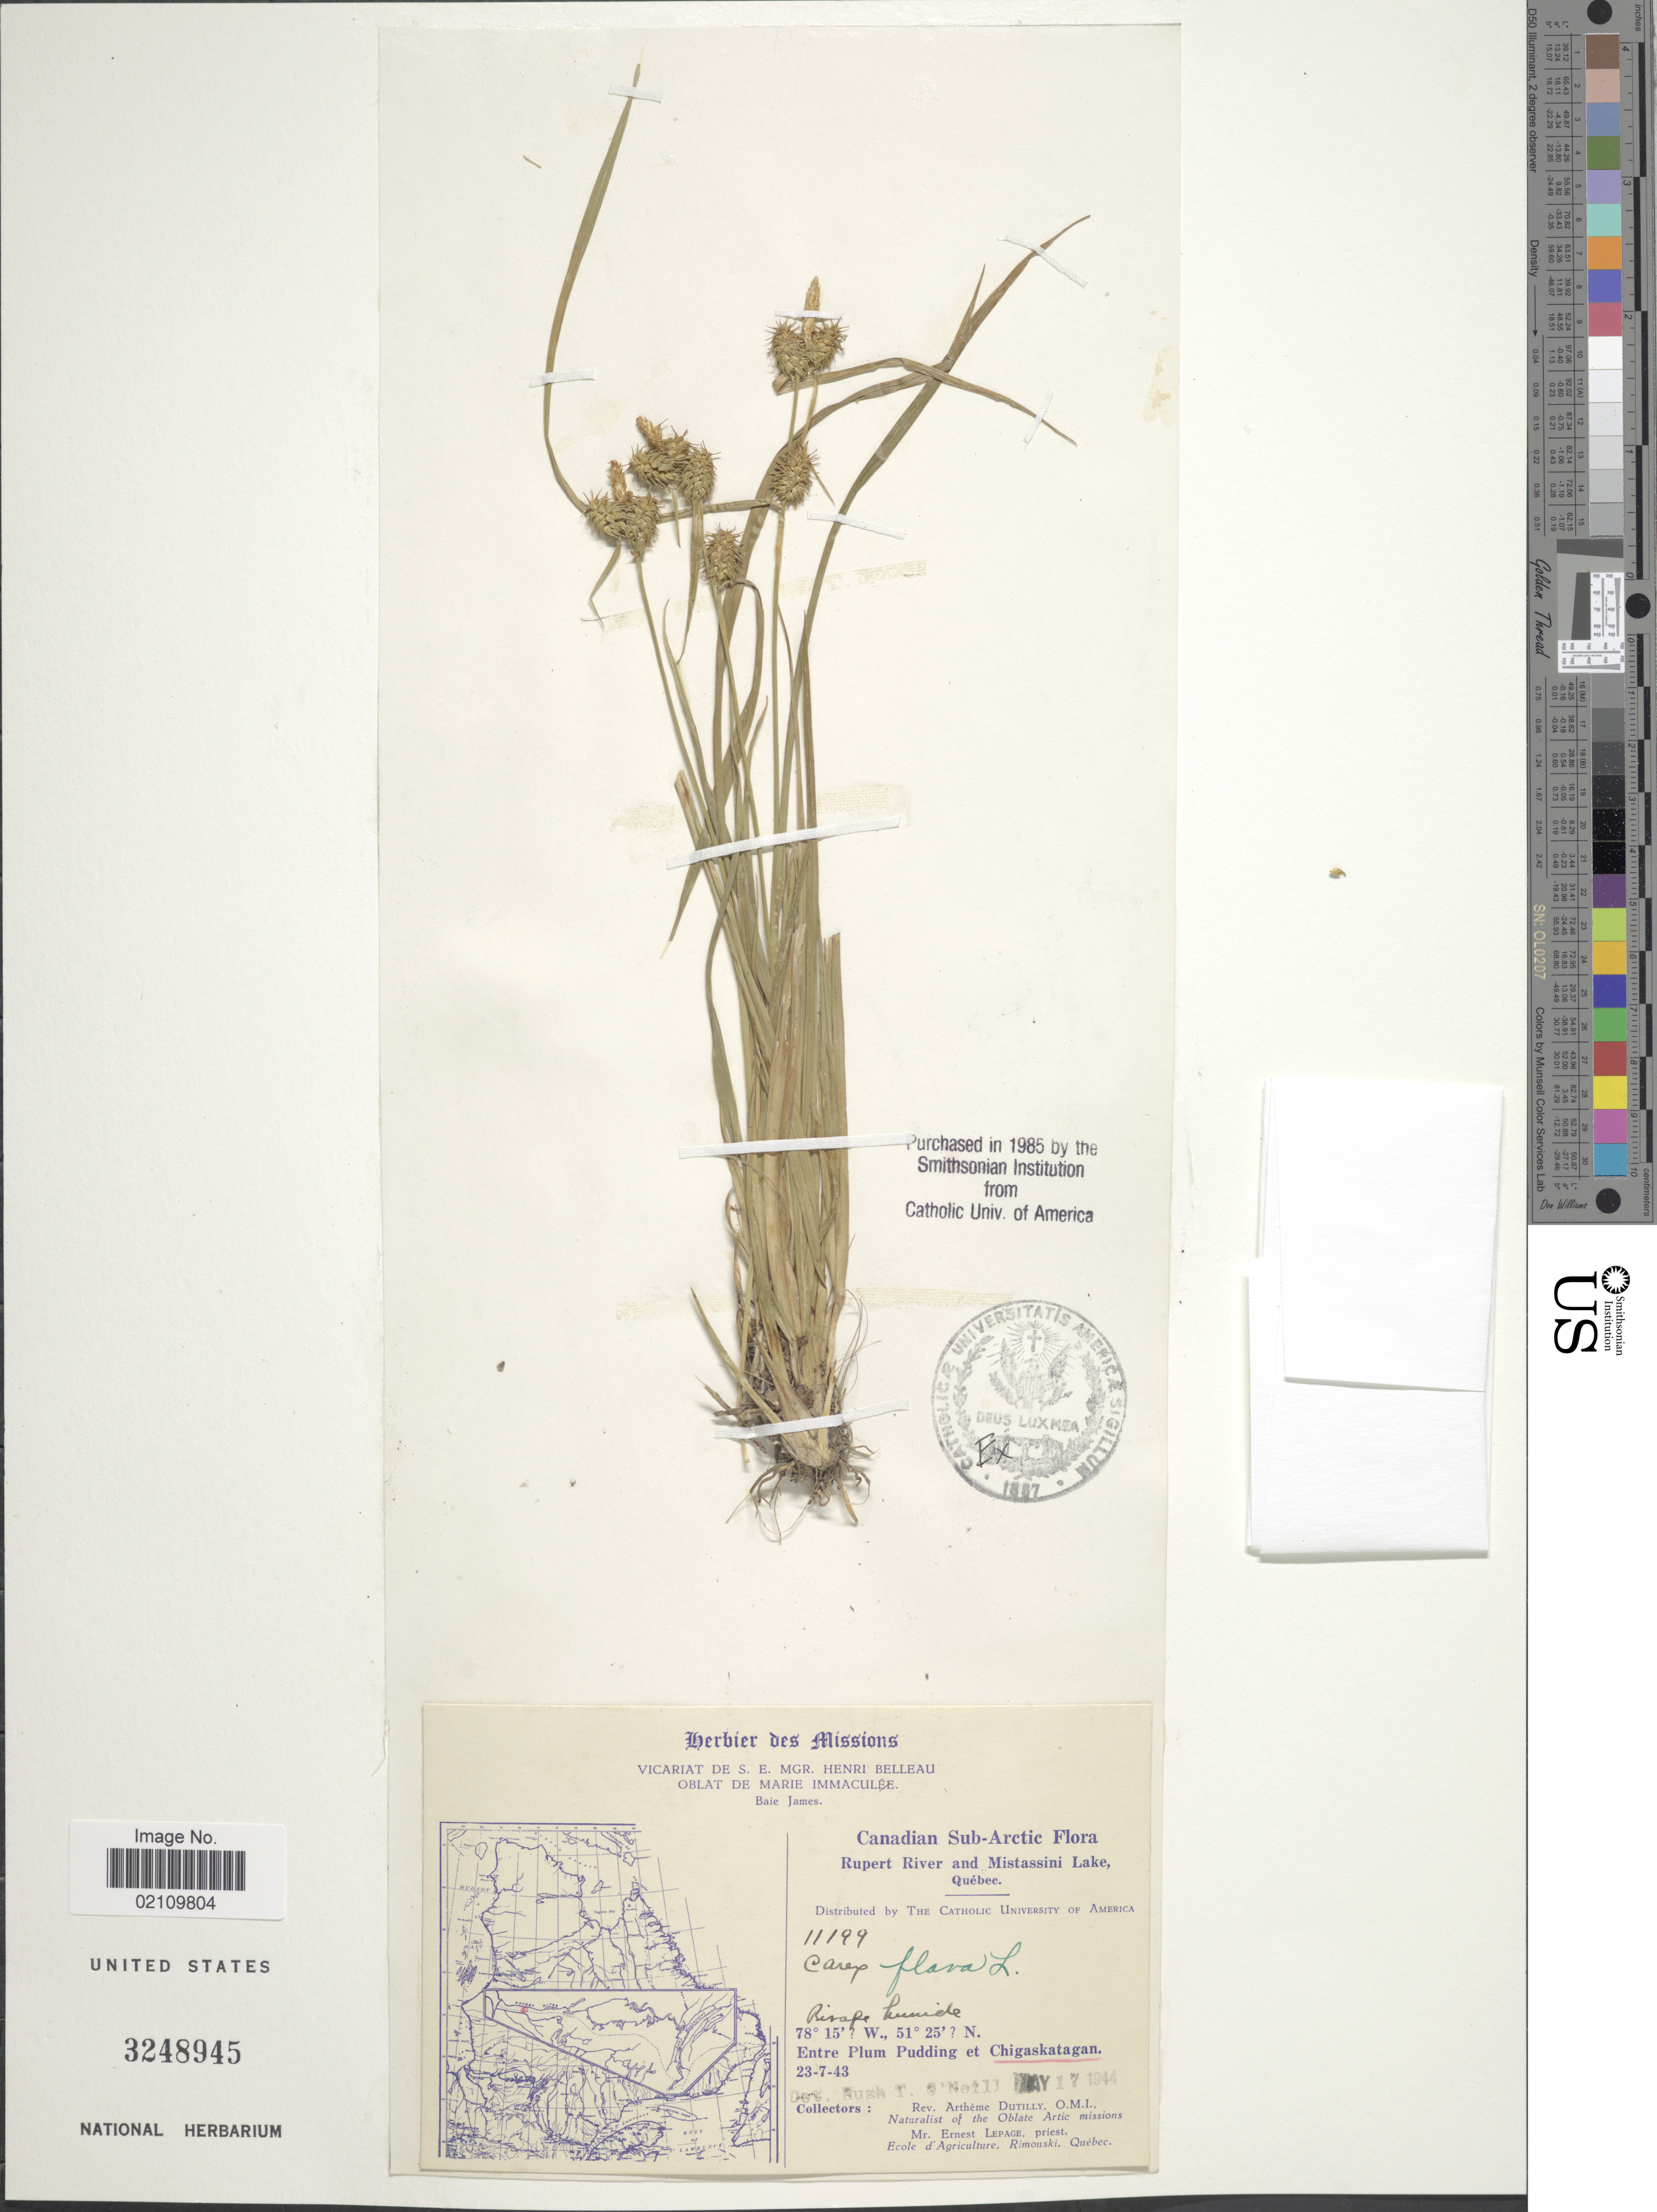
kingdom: Plantae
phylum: Tracheophyta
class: Liliopsida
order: Poales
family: Cyperaceae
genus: Carex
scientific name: Carex flava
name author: L.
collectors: A. Dutilly & E. Lepage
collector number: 11199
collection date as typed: Transcribed d/m/y: 23/7/43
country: Canada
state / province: Quebec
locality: Canadian Sub-Arctic. Rupert River and Mistassini Lake. Entre Plum Pudding et Chigaskatagan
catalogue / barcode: US 3248945